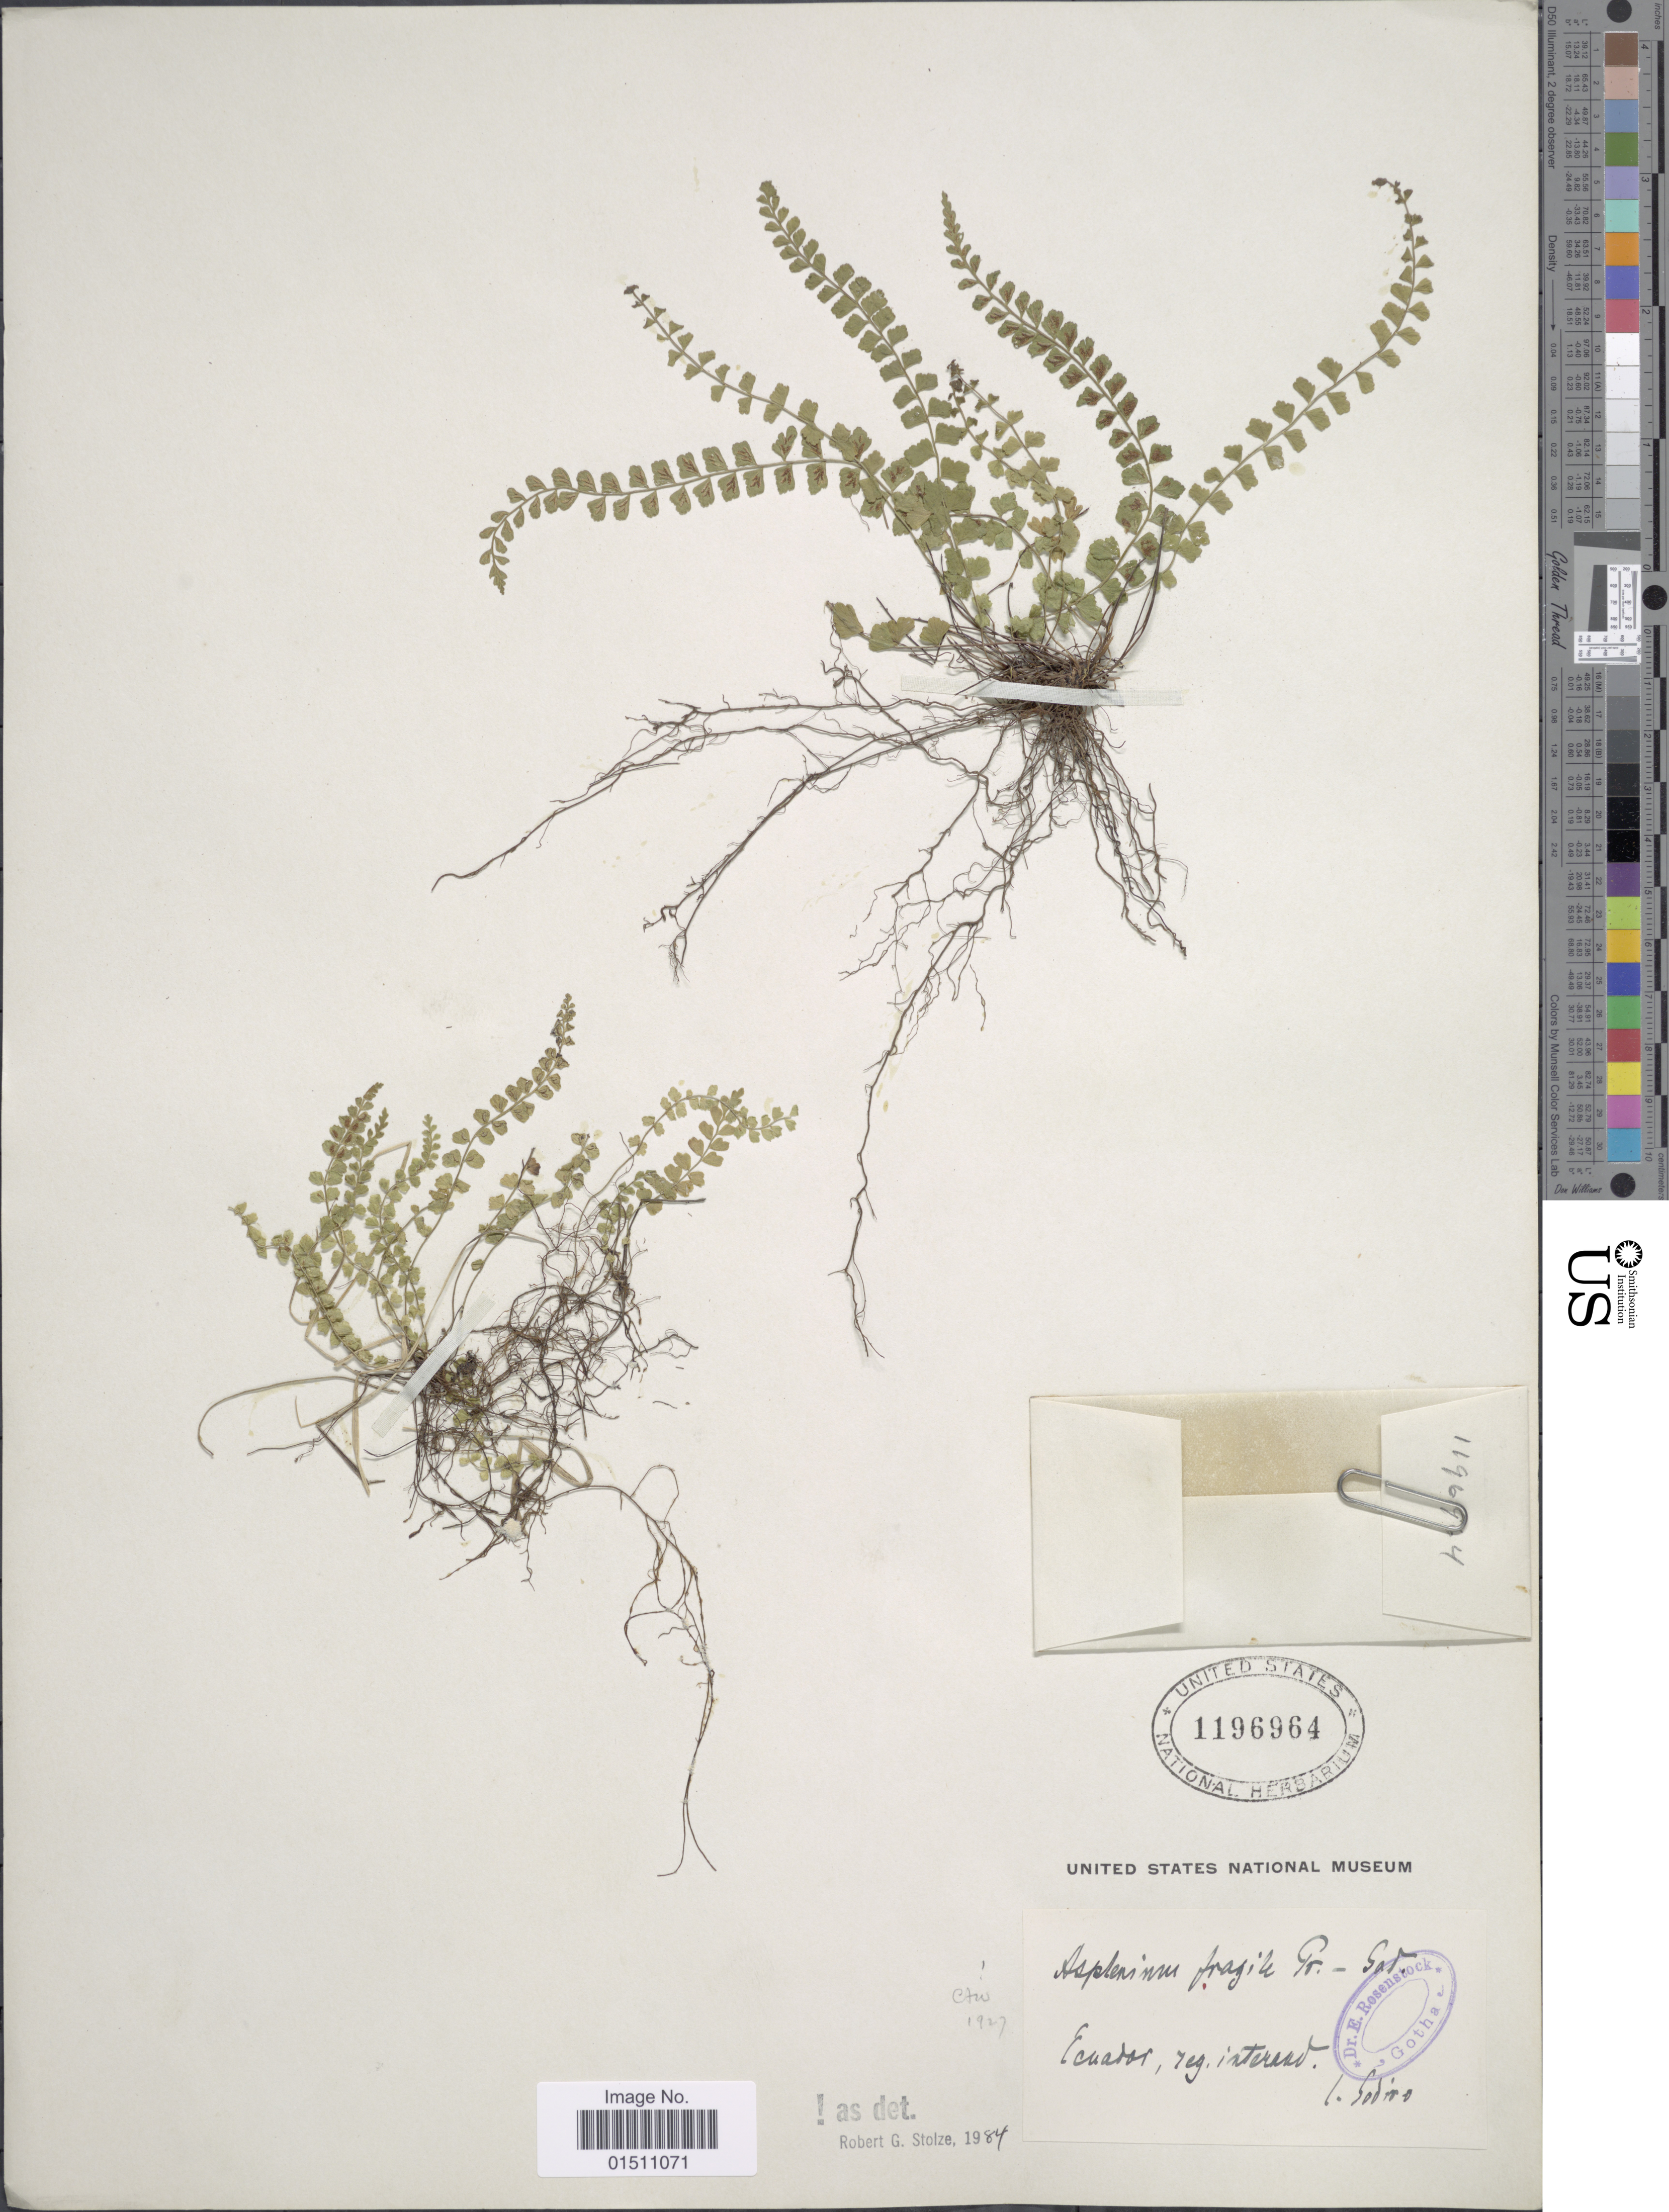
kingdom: Plantae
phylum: Tracheophyta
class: Polypodiopsida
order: Polypodiales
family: Aspleniaceae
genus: Asplenium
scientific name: Asplenium fragile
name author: C. Presl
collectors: Sodiro, --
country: Ecuador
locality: Ecuador, reg. interand.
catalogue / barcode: US 1196964